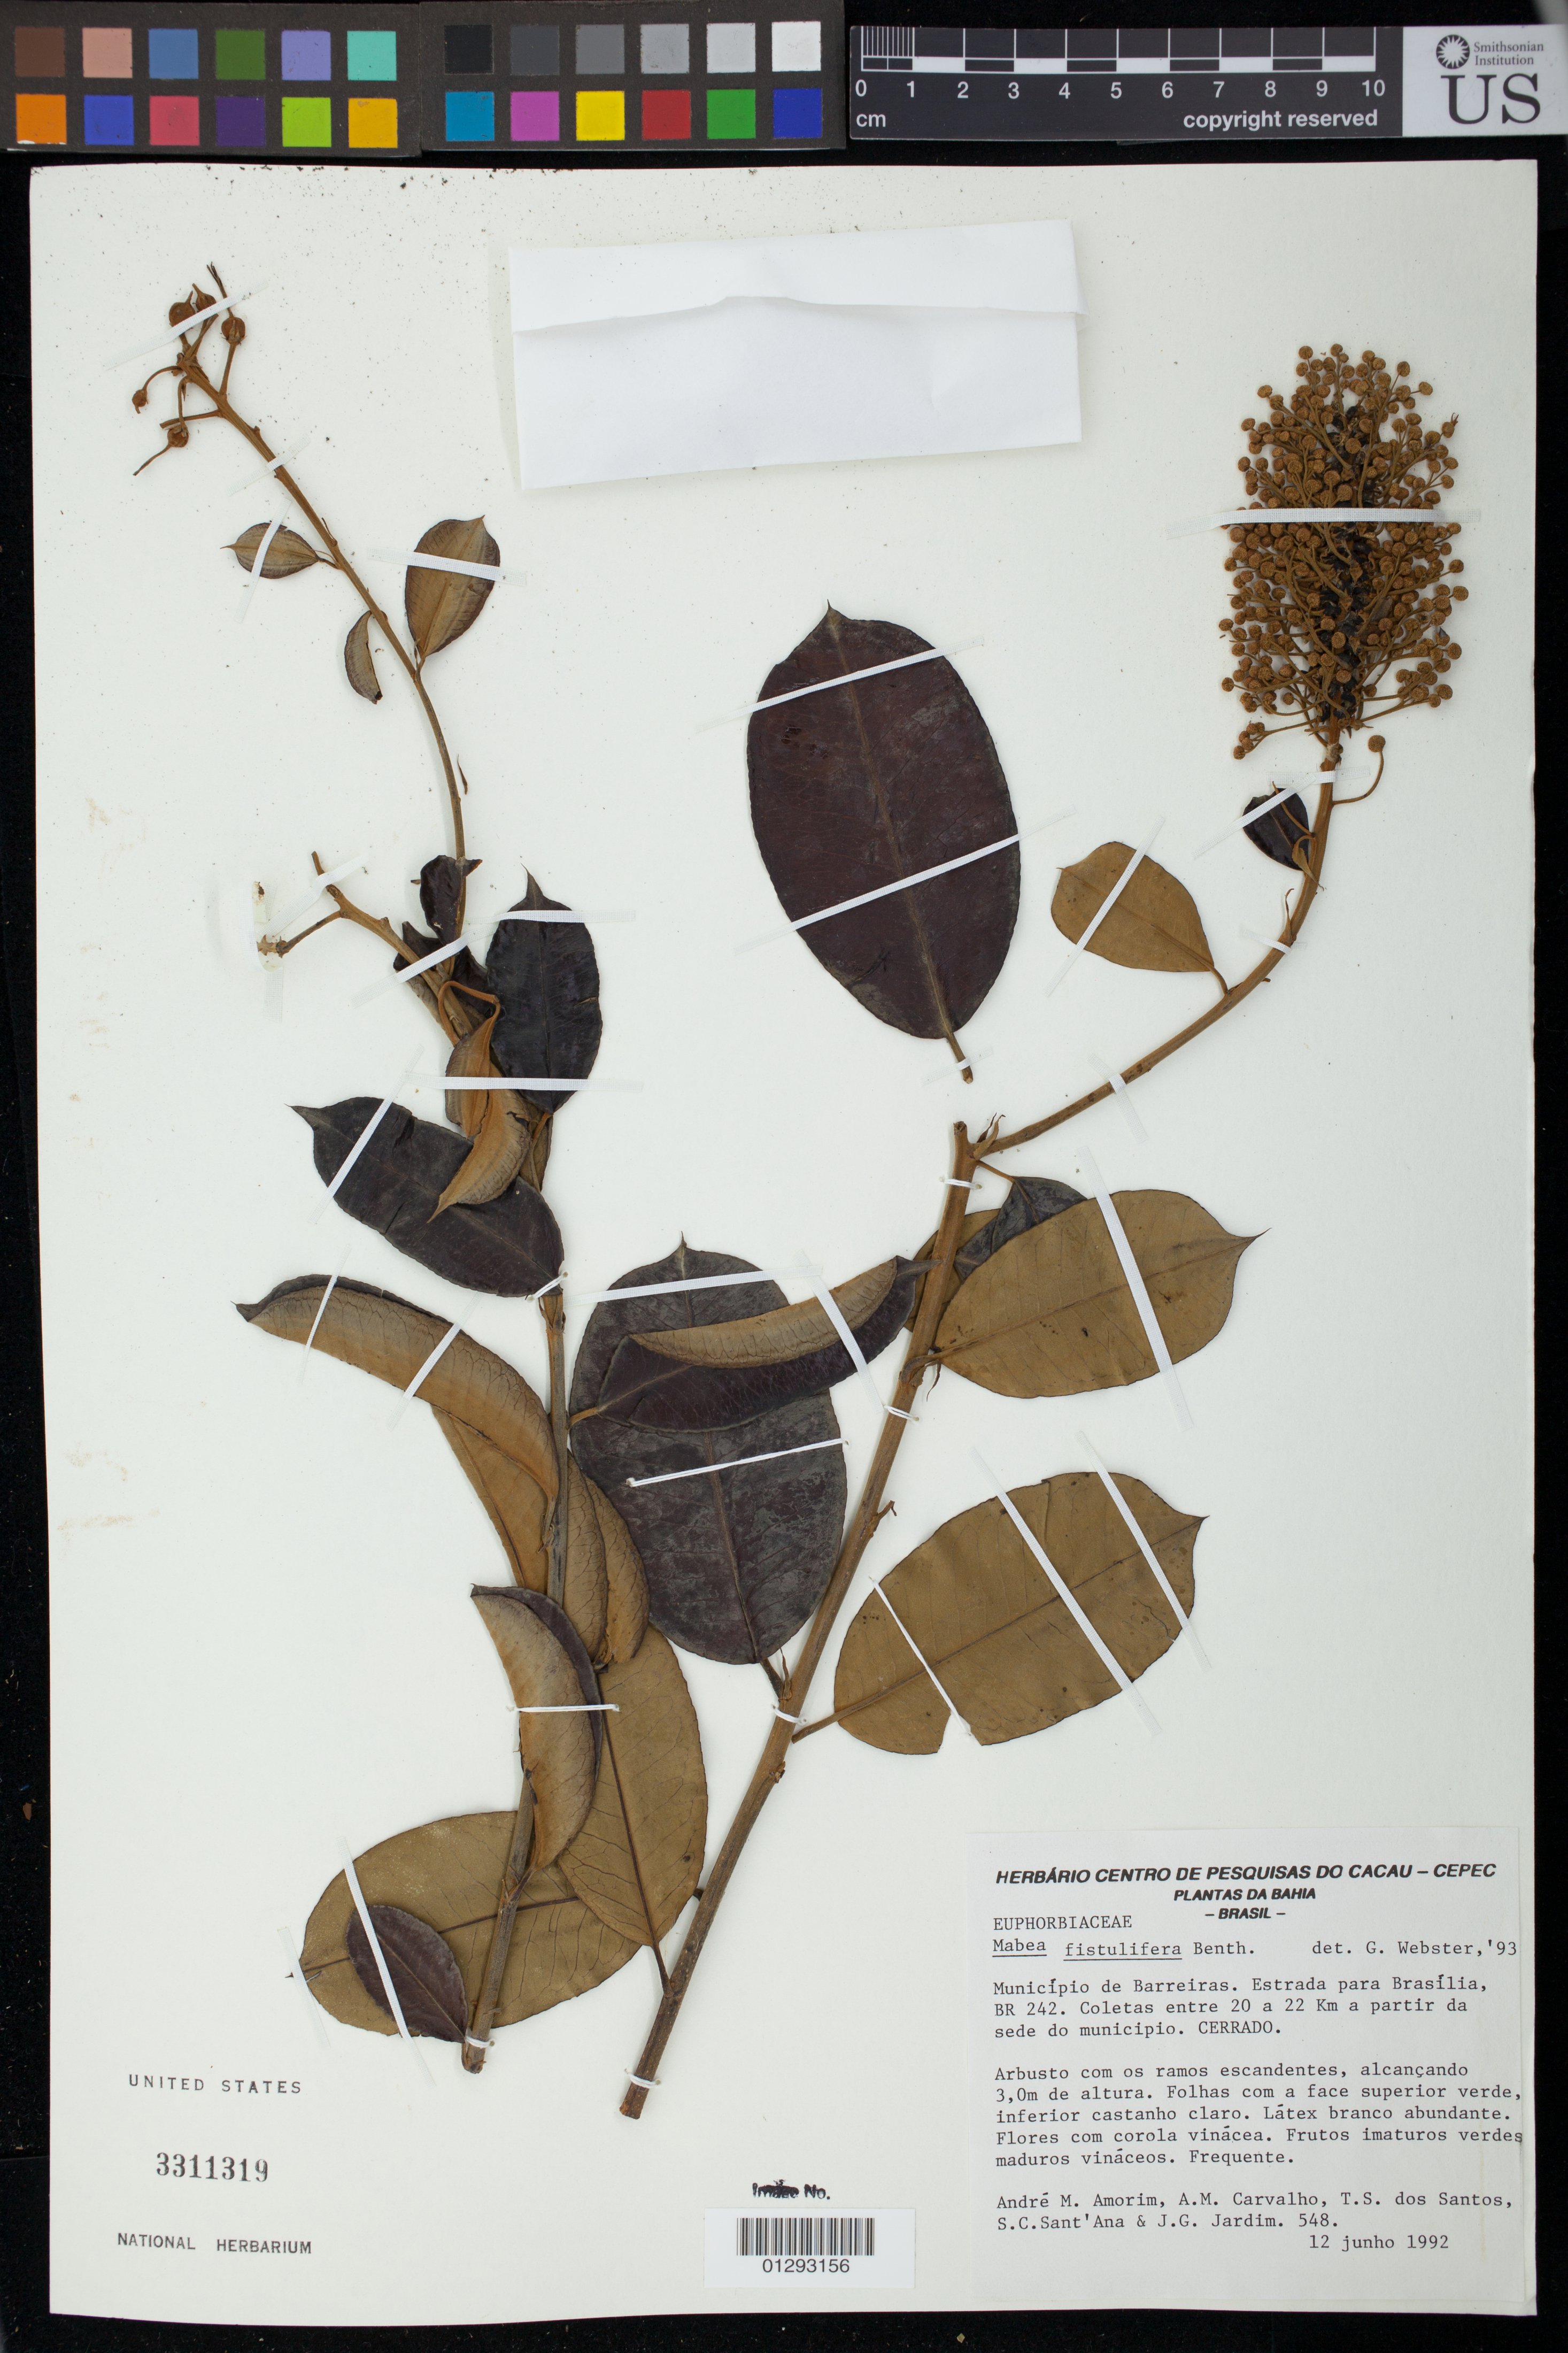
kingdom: Plantae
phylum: Tracheophyta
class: Magnoliopsida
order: Malpighiales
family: Euphorbiaceae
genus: Mabea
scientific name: Mabea fistulifera subsp. fistulifera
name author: Mart.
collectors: A. M. Amorim, A. M. Carvalho, T. S. Santos, S. C. Sant'Ana & J. G. Járdim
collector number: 548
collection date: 1992-06-12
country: Brazil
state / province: Bahia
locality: Municipio de Barreiras. Estrada para Brasilia BR 242. Coletas entre 20 a 22 Km a partir da sede do municipio. Cerrado.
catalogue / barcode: US 3311319